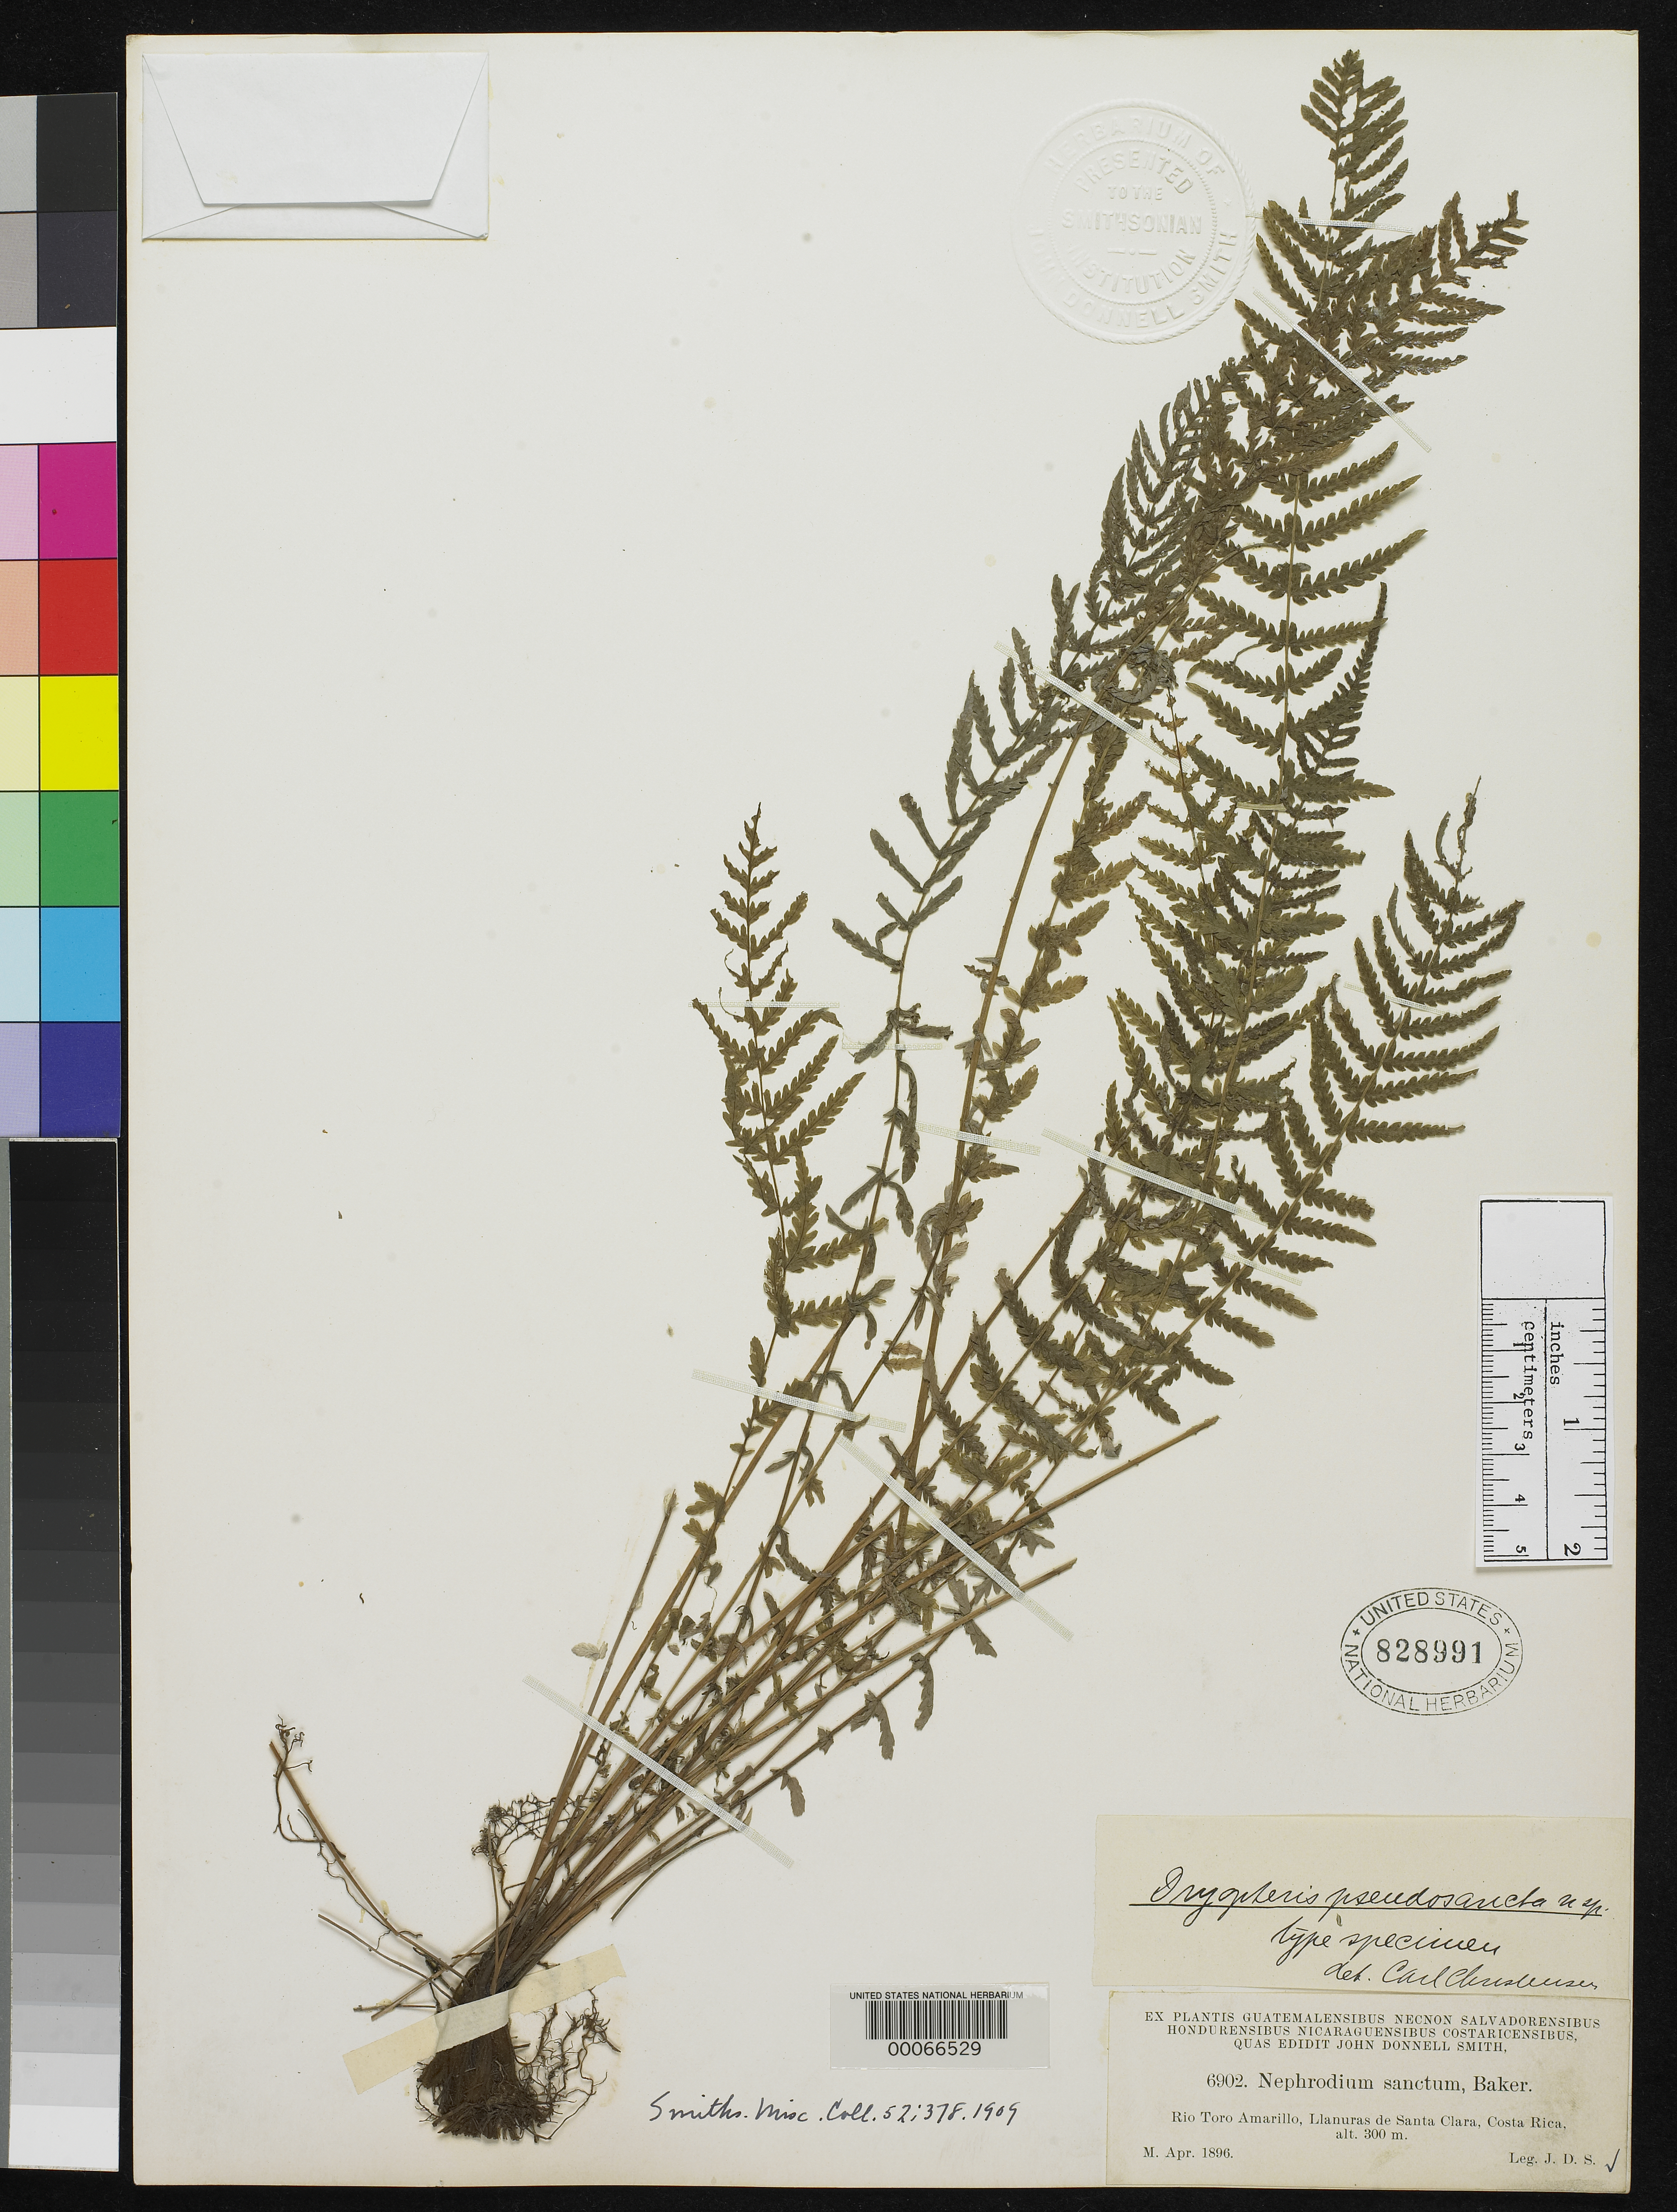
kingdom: Plantae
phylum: Tracheophyta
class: Polypodiopsida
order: Polypodiales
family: Dryopteridaceae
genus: Dryopteris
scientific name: Dryopteris pseudosancta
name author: C. Chr.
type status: Holotype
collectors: J. Donnell Smith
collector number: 6902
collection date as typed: Apr 1896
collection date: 1896-04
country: Costa Rica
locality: Rio Toro Amarillo, Llanuras de Santa Clara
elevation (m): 300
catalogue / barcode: US 828991